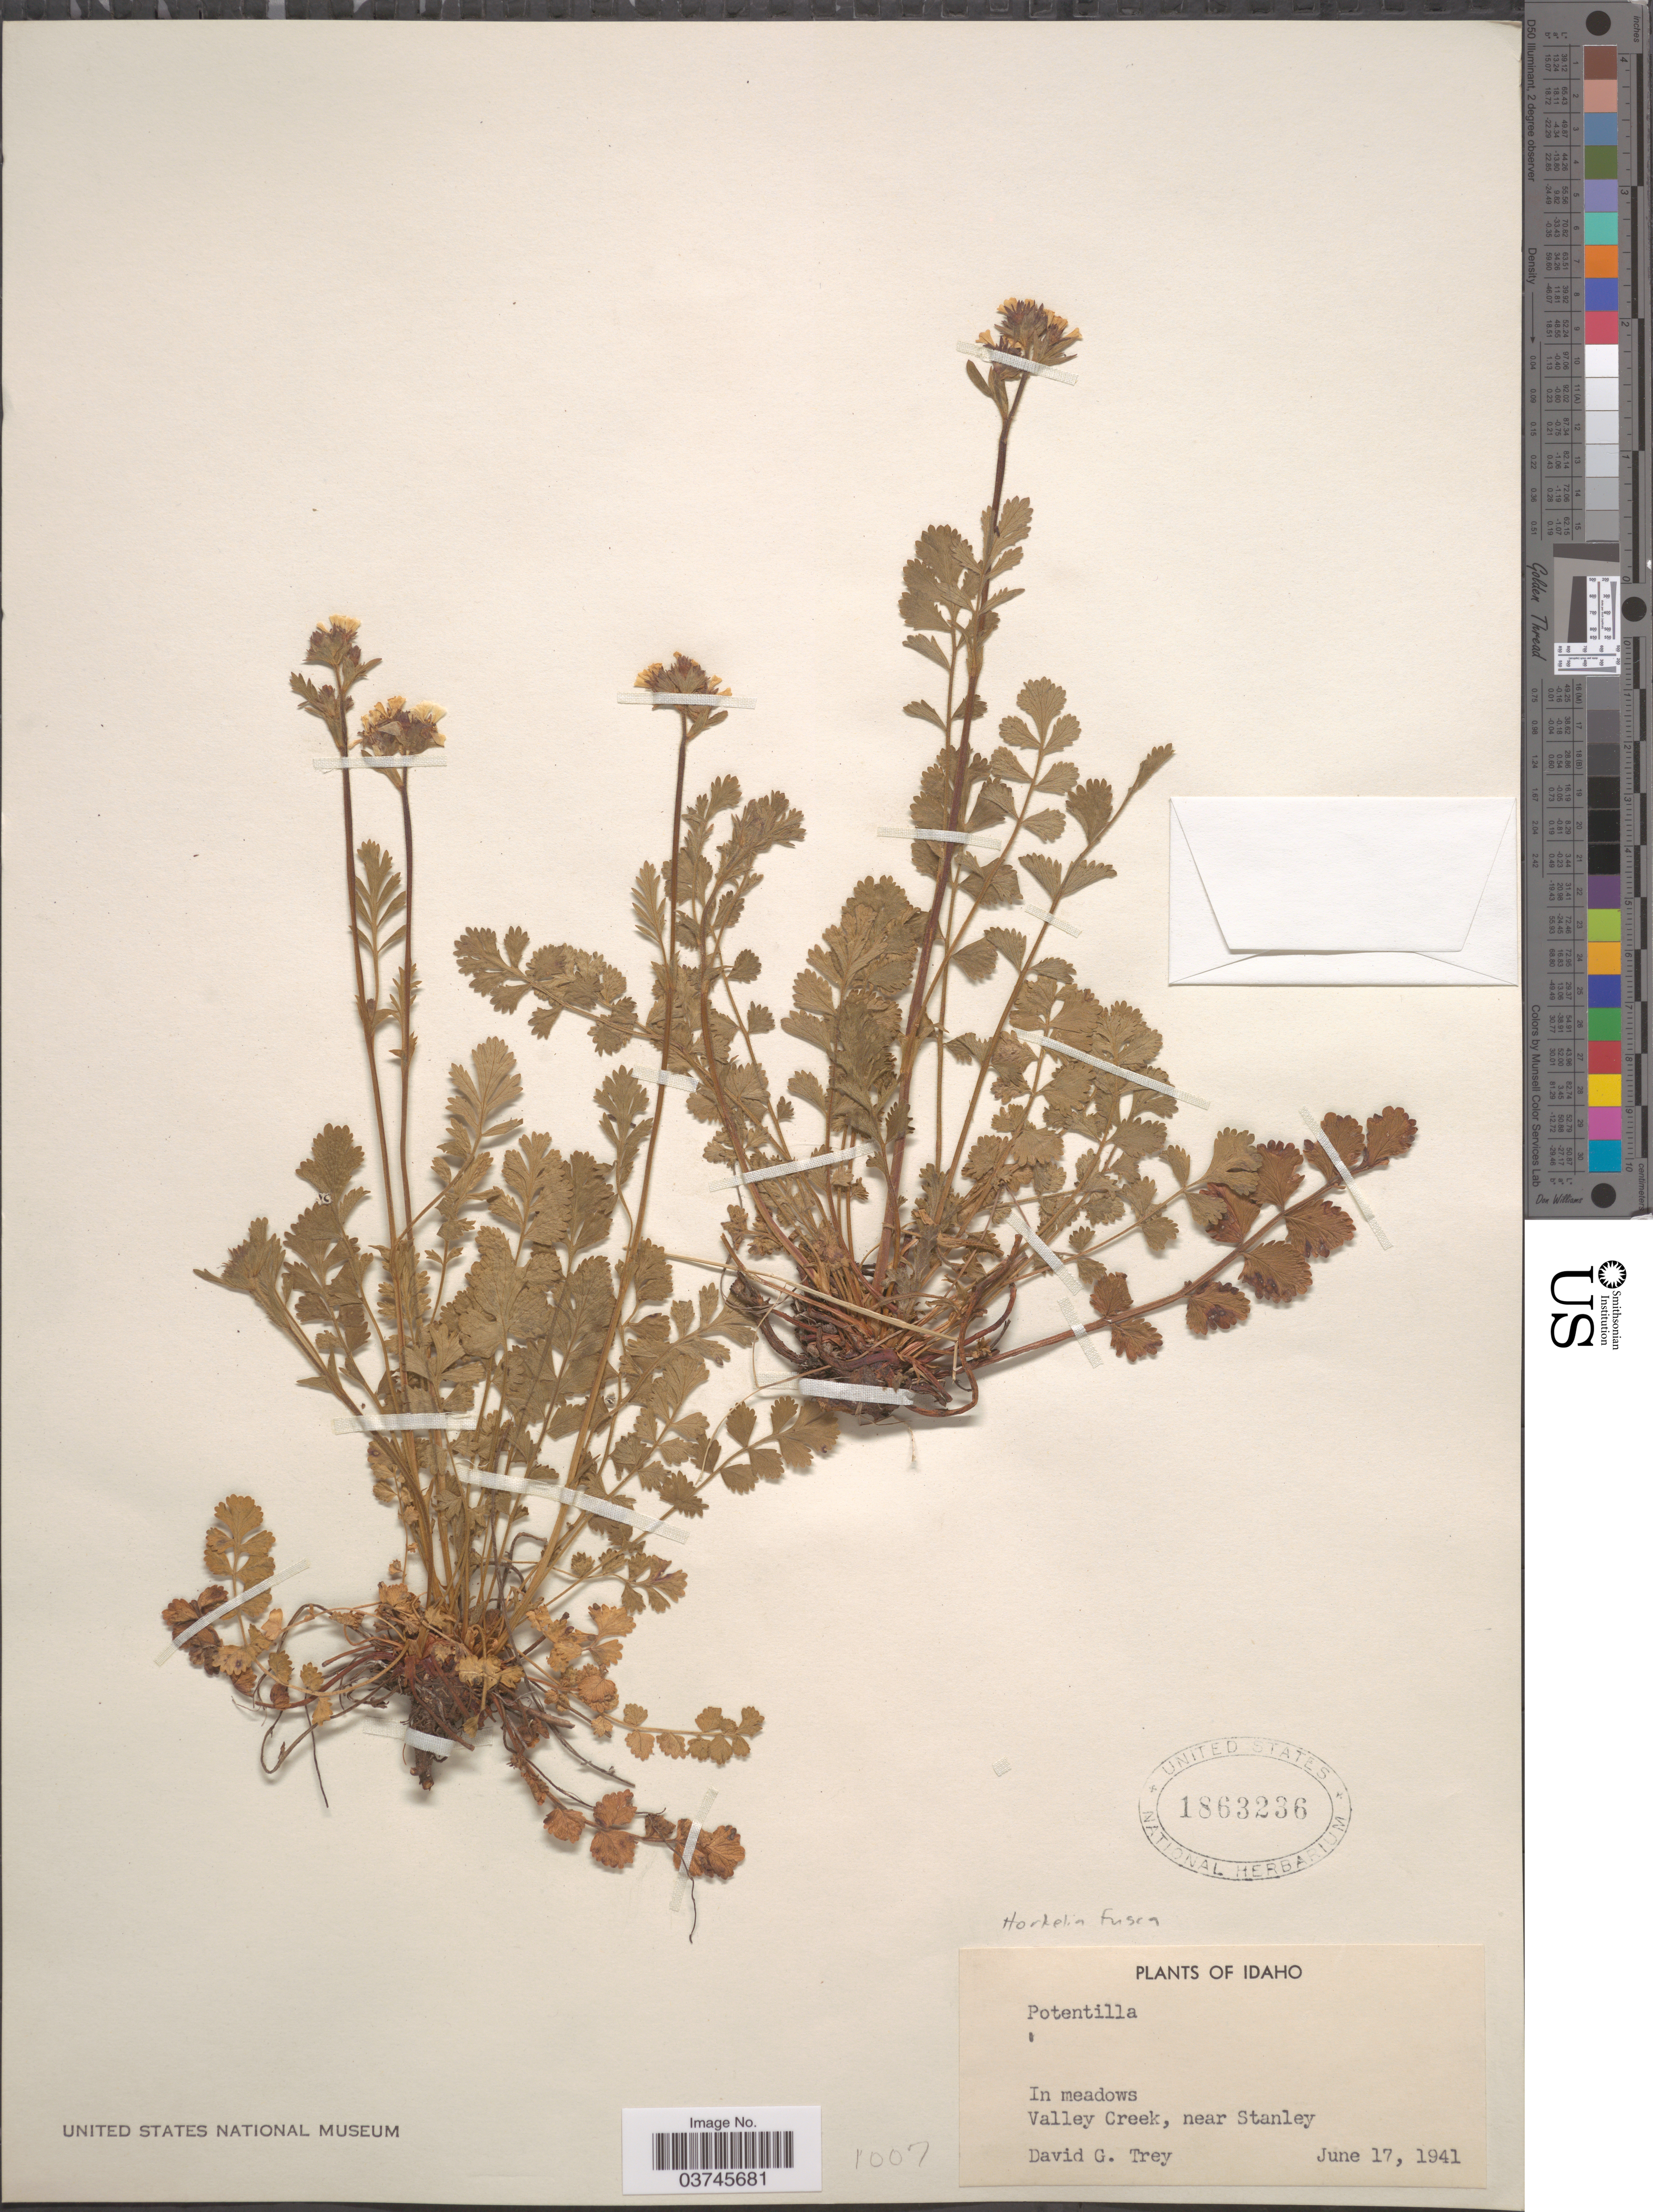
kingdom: Plantae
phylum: Tracheophyta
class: Magnoliopsida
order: Rosales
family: Rosaceae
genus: Potentilla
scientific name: Potentilla douglasii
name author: Greene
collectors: D. Trey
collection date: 1941-06-17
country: United States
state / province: Idaho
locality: In meadows. Valley Creek, near Stanley.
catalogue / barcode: US 1863236